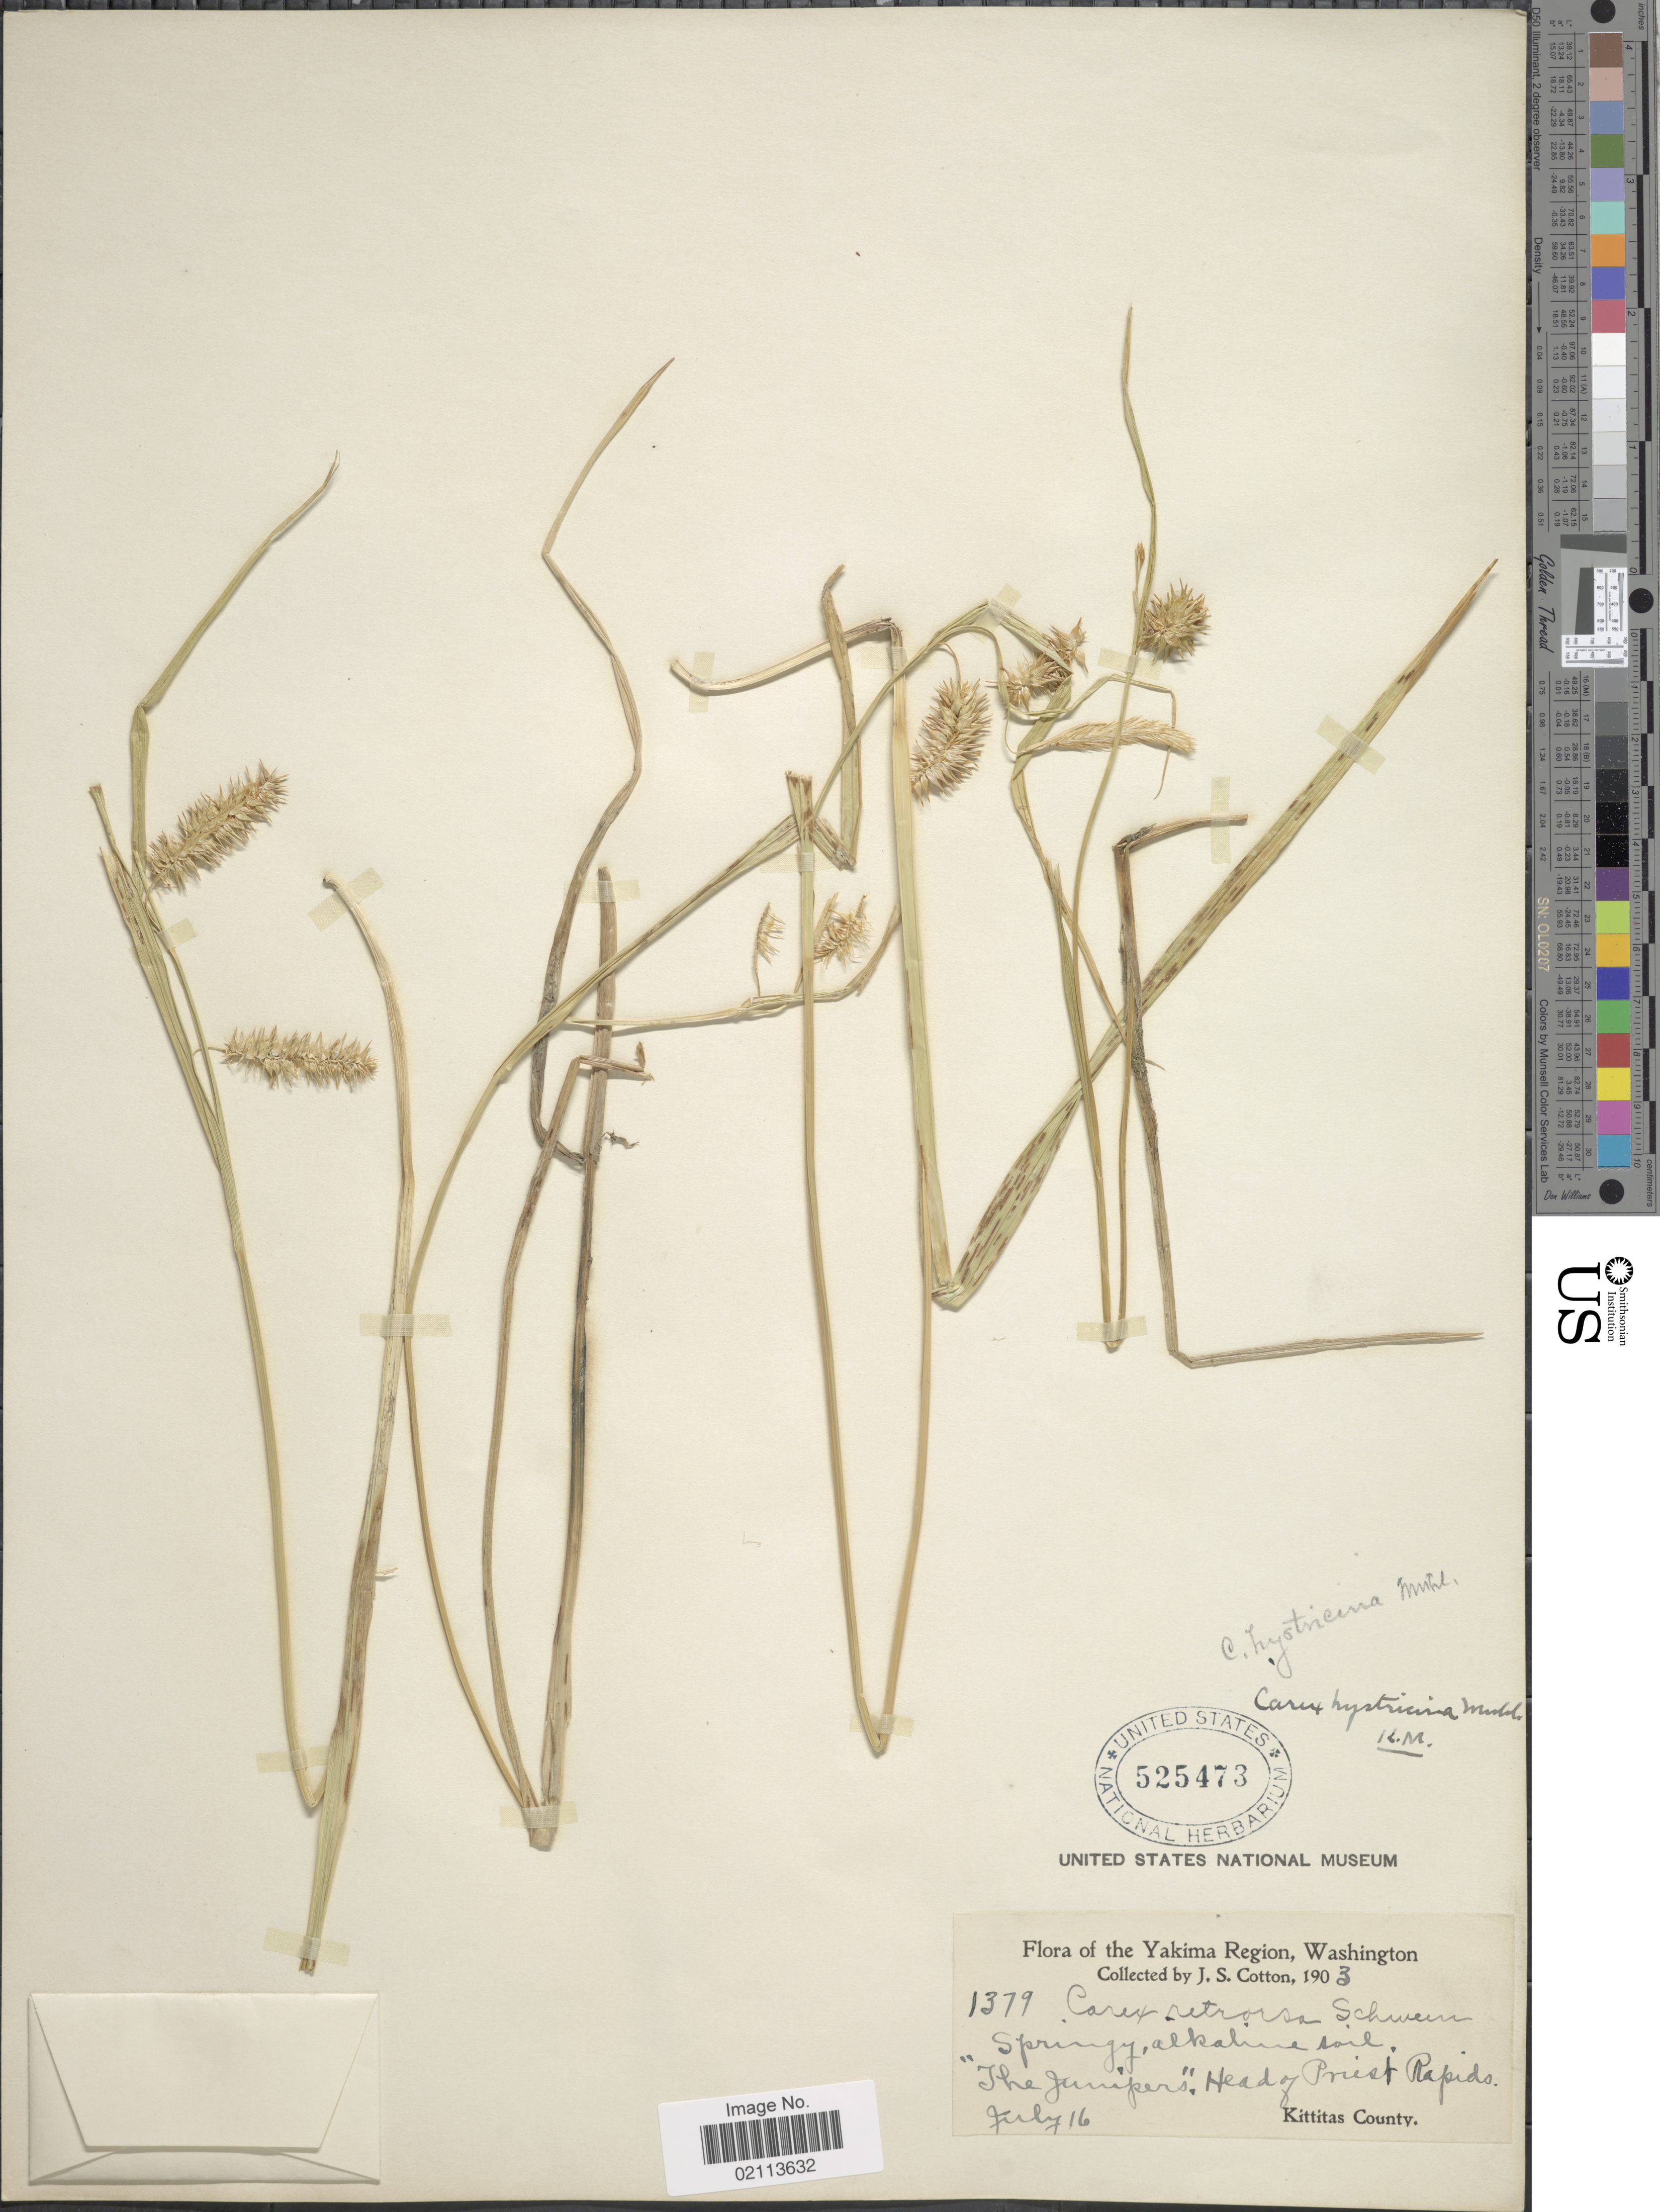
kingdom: Plantae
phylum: Tracheophyta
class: Liliopsida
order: Poales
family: Cyperaceae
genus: Carex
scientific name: Carex hystericina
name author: Muhl. ex Willd.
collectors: J. S. Cotton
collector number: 1379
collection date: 1903-07-16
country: United States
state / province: Washington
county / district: Kittitas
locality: Yakima Region, Springy, alkaline soil, 'The Junipers' Head of Priest of Rapids, Kittitas County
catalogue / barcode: US 525473